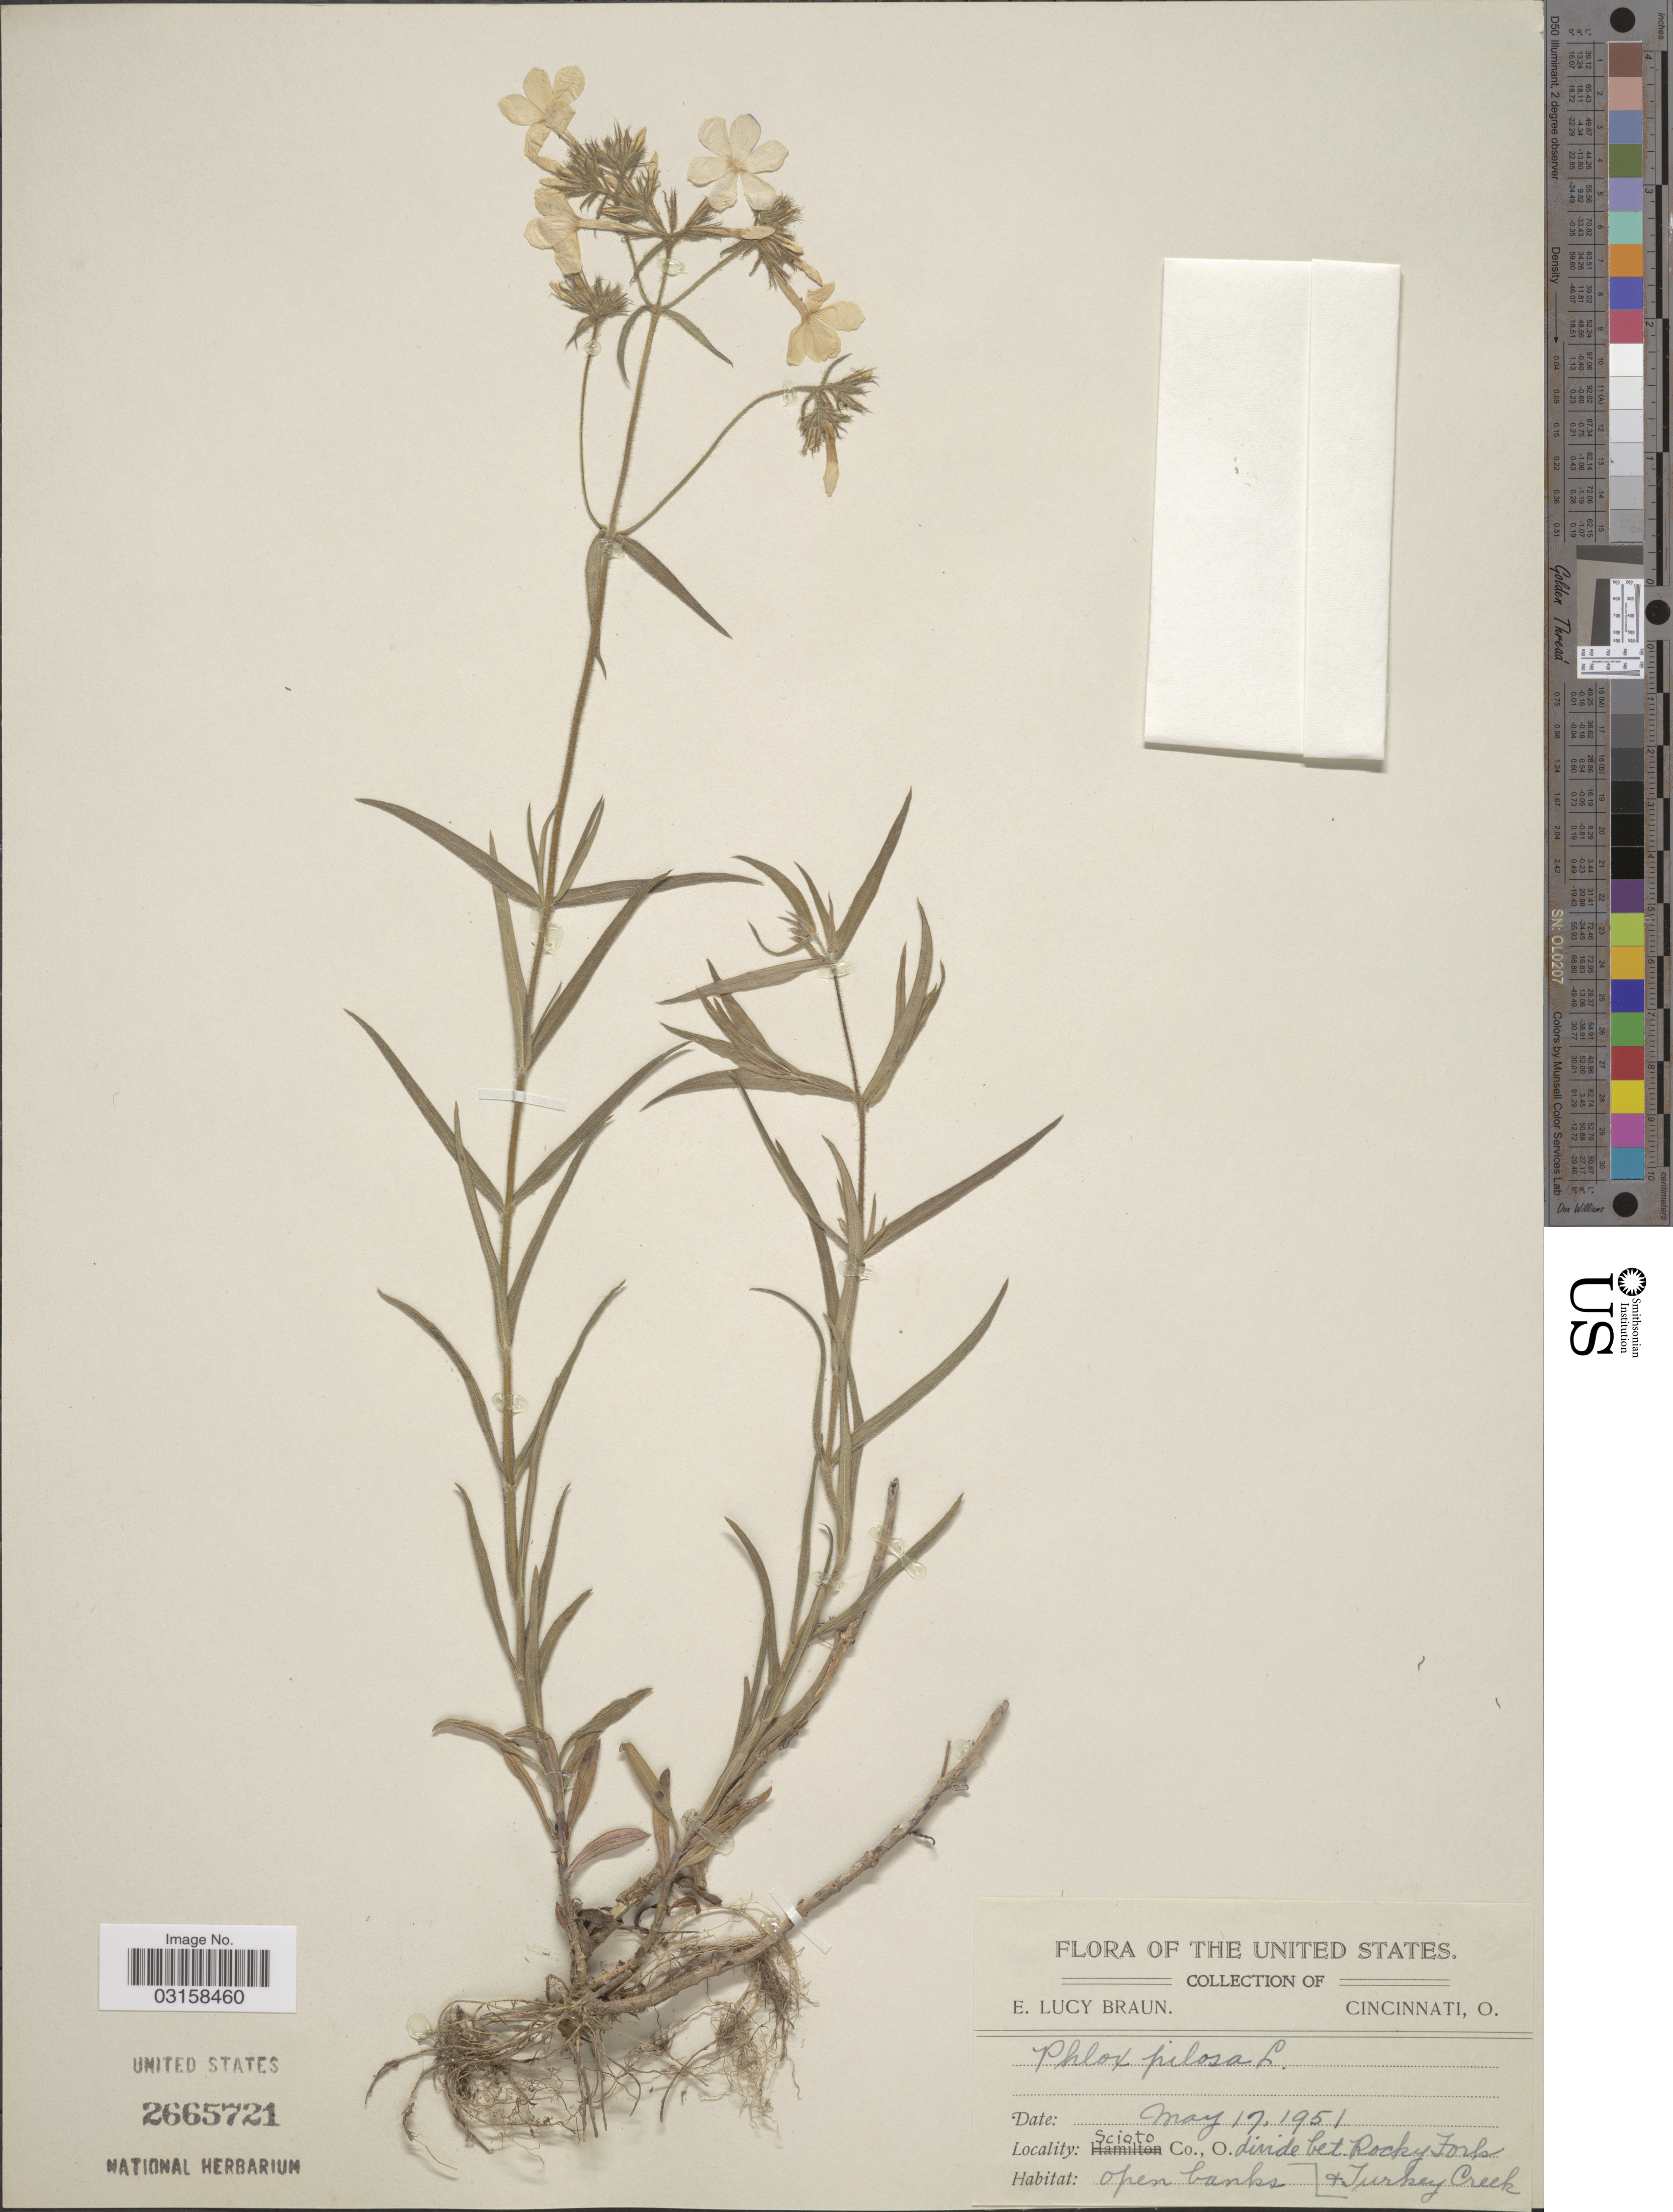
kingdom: Plantae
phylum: Tracheophyta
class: Magnoliopsida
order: Ericales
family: Polemoniaceae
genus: Phlox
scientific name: Phlox pilosa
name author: L.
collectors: E. L. Braun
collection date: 1951-05-17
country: United States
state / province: Ohio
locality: Scioto Co., O. divide bet. Rocky Fork & Turkey Creek.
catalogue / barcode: US 2665721